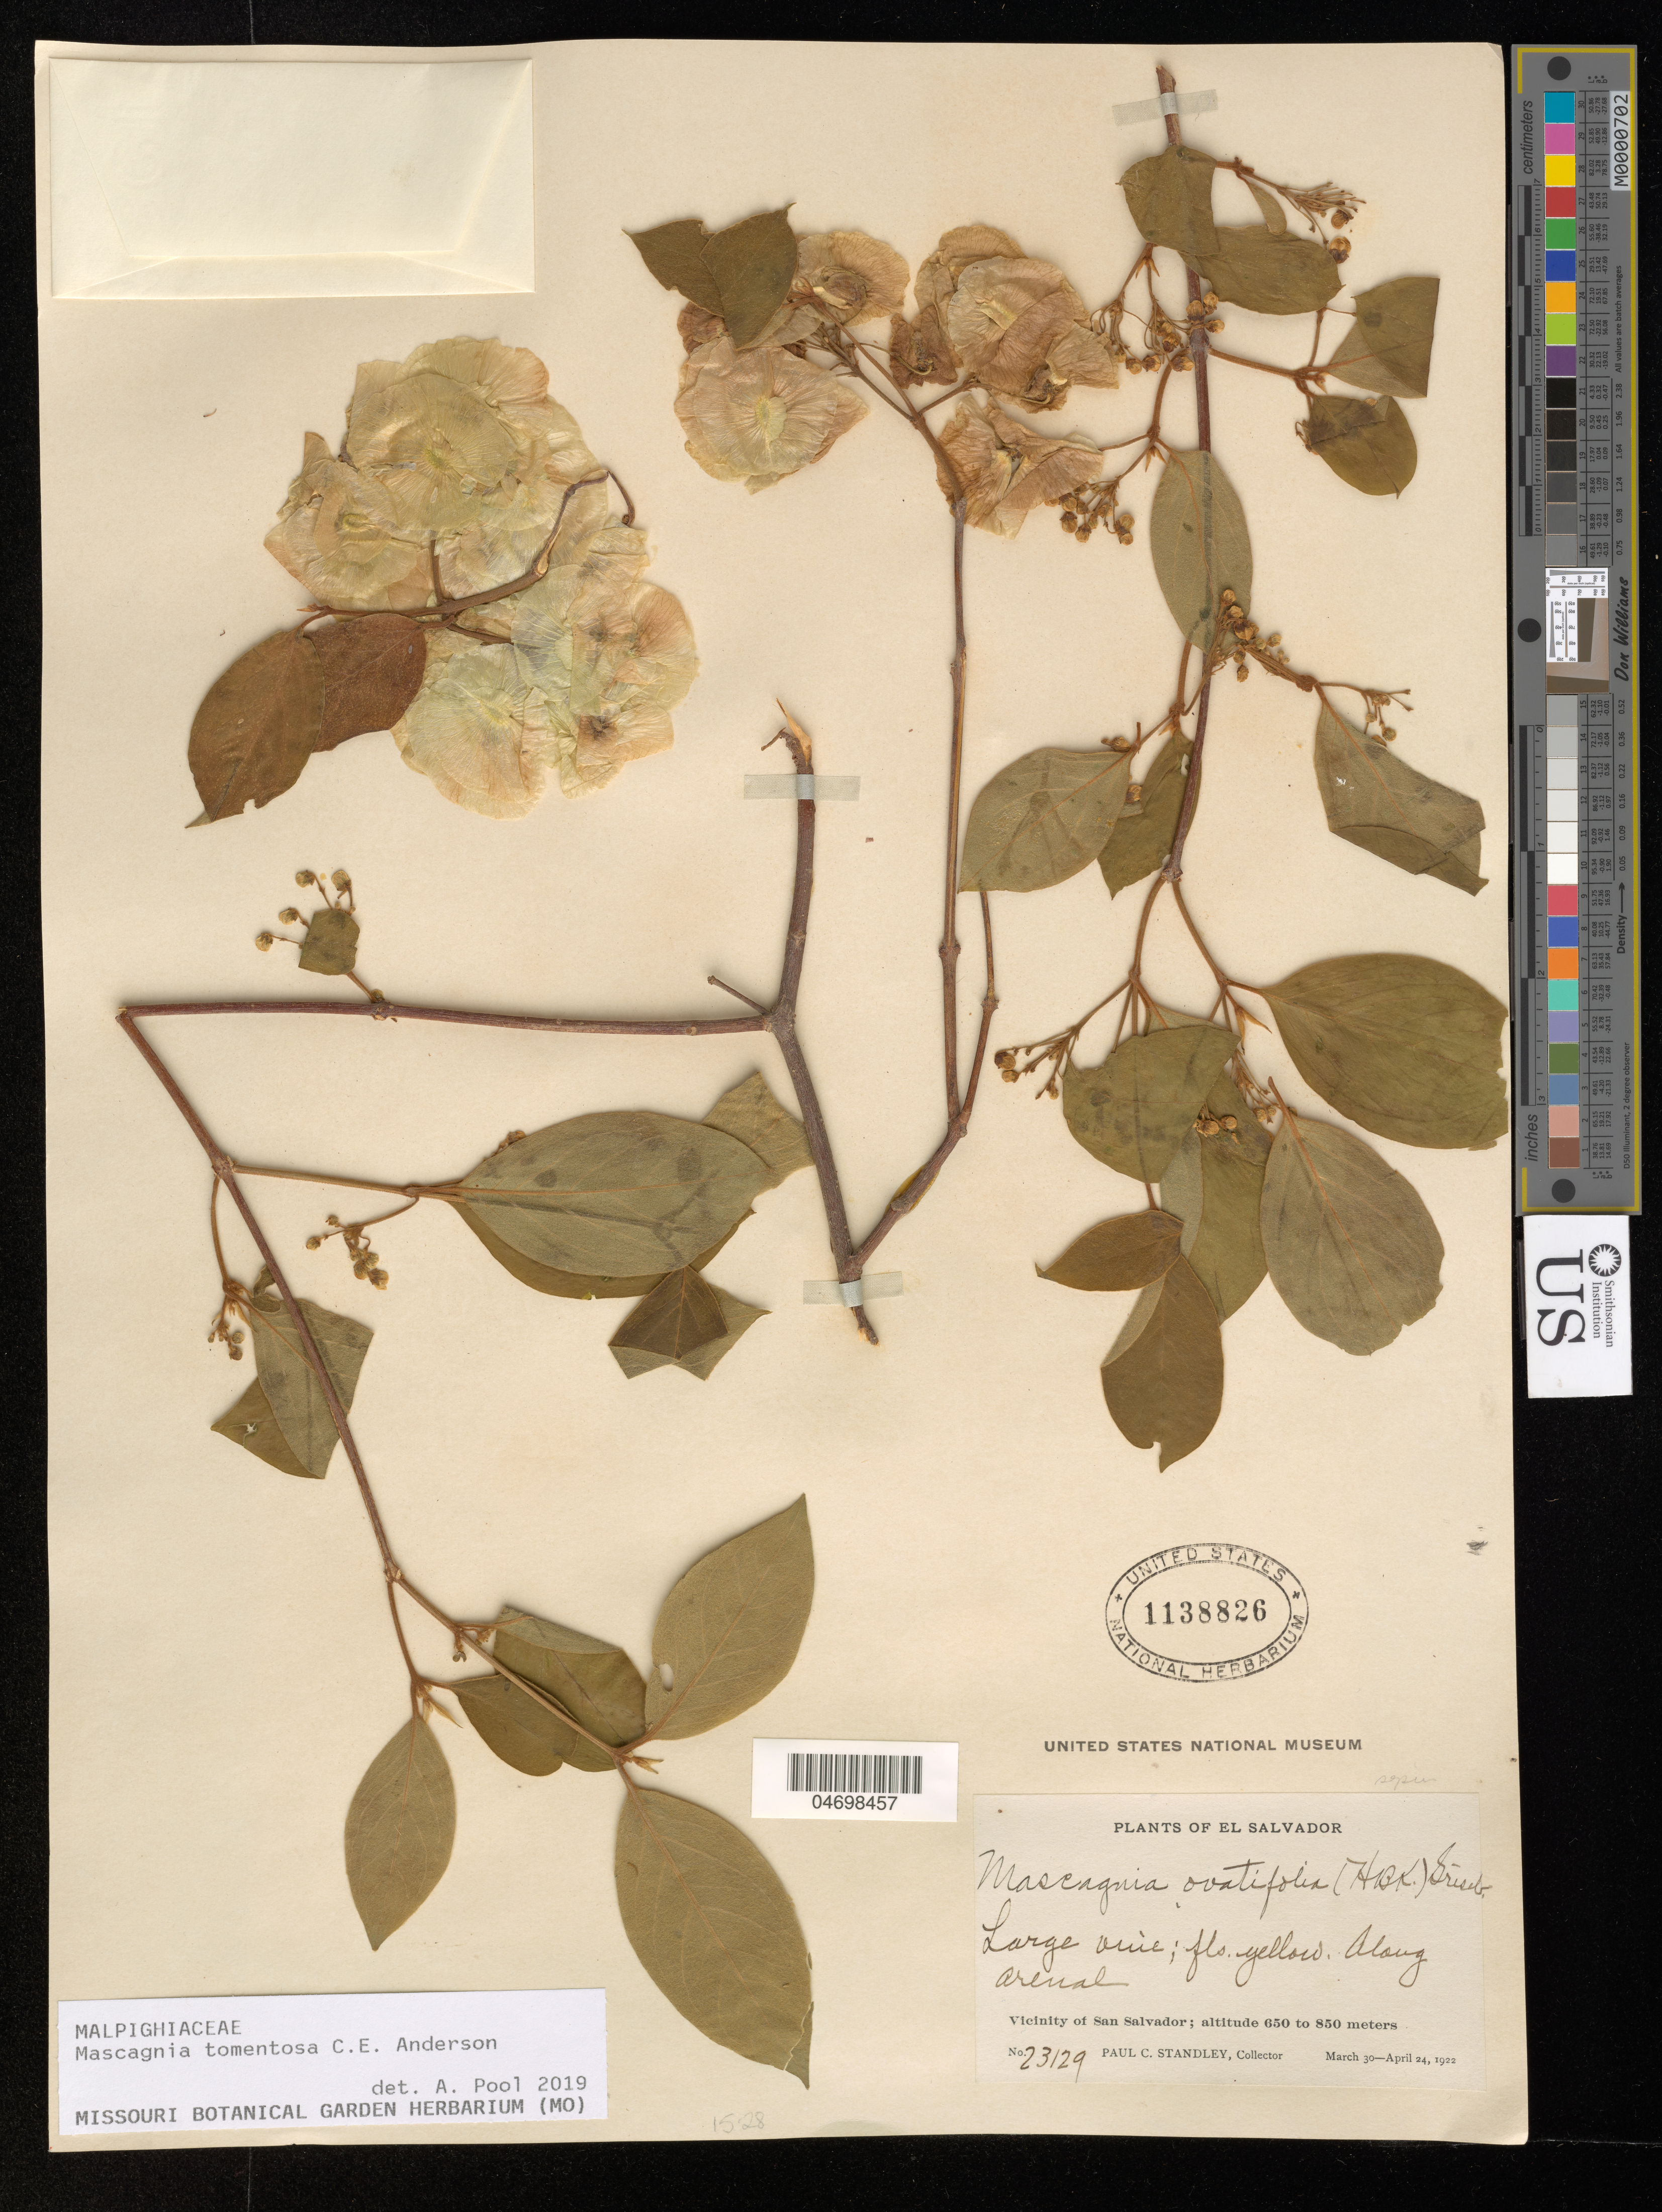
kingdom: Plantae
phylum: Tracheophyta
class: Magnoliopsida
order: Malpighiales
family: Malpighiaceae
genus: Mascagnia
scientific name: Mascagnia tomentosa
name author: C.E. Anderson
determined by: Pool, A., (MO), Missouri Botanical Garden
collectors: P. C. Standley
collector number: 23129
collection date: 1922-03-30/1922-04-24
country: El Salvador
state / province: San Salvador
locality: Vicinity of San Salvador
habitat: Along arenal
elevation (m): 650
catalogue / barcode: US 1138826